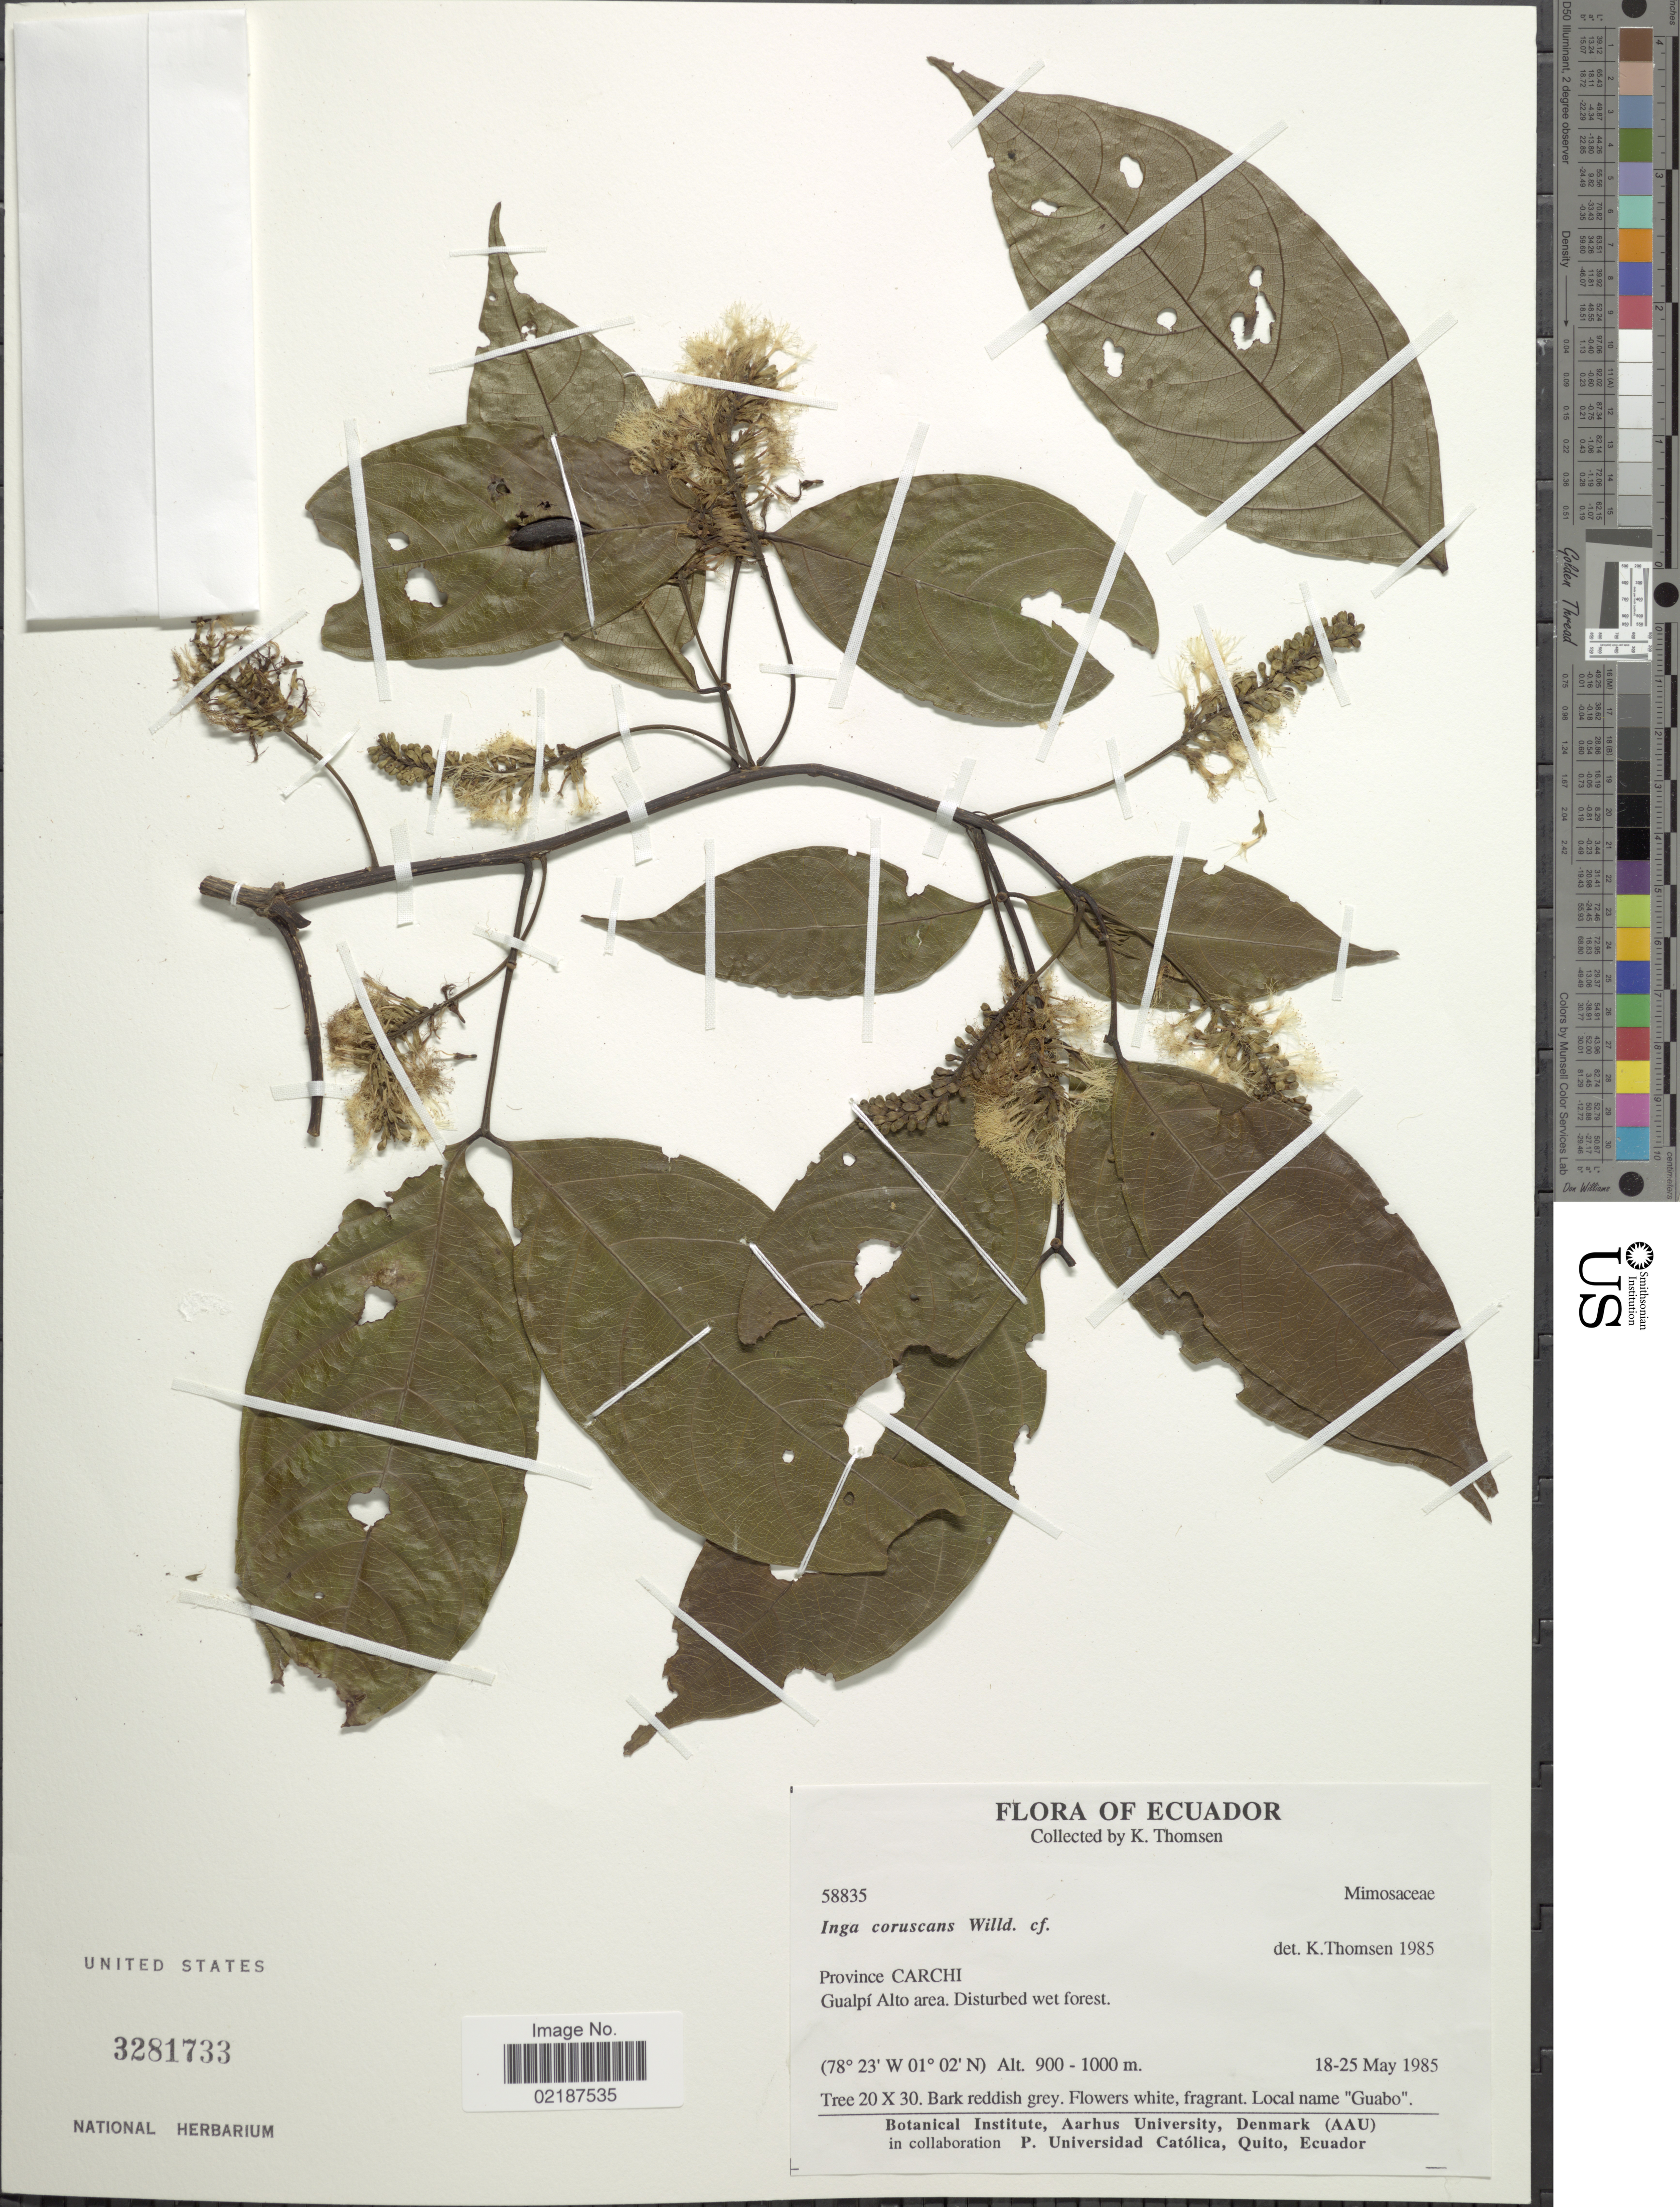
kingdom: Plantae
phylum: Tracheophyta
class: Magnoliopsida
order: Fabales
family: Fabaceae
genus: Inga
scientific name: Inga coruscans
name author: Humb. & Bonpl. ex Willd.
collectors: K. Thomsen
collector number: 58835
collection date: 1985-05-18/1985-05-25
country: Ecuador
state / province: Carchi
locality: Province Carchi, Gualpi Alto area. Disturbed wet forest.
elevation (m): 900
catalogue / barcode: US 3281733